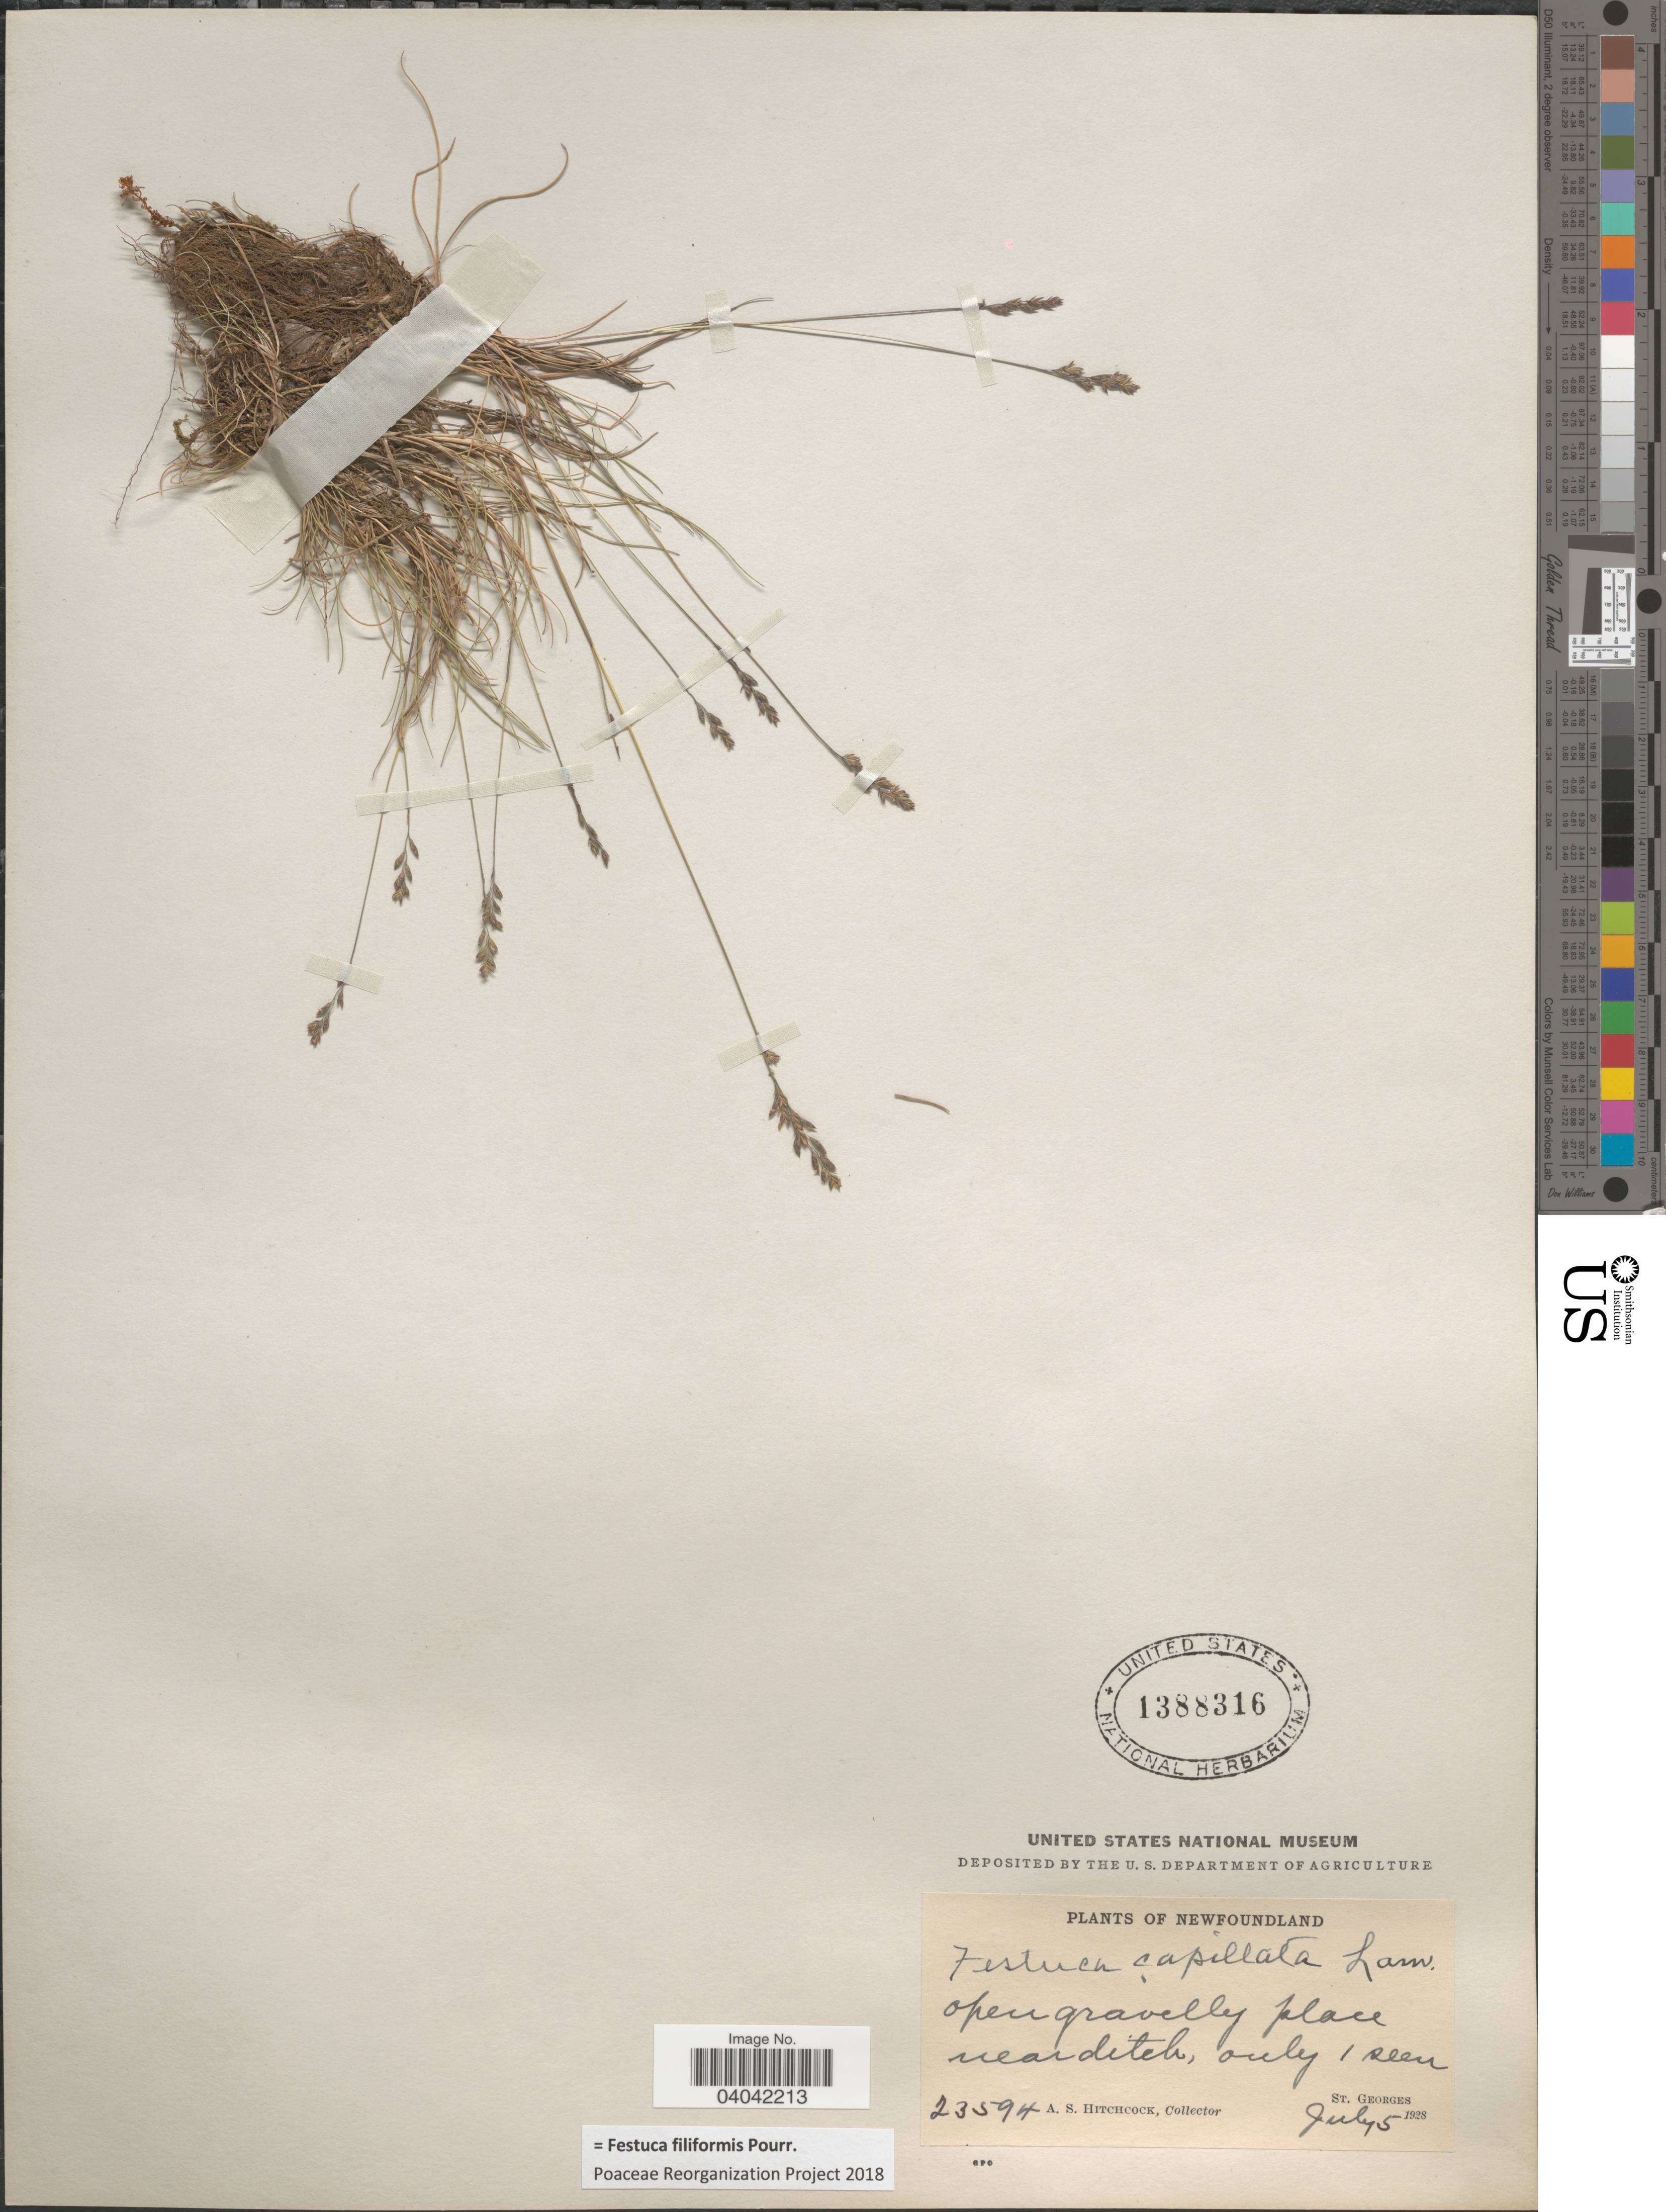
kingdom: Plantae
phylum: Tracheophyta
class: Liliopsida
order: Poales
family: Poaceae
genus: Festuca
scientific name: Festuca filiformis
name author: Pourr.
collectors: A. S. Hitchcock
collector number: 23594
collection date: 1928-07-05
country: Canada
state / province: Newfoundland and Labrador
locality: Open gravelly place near ditch. St. Georges.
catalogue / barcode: US 1388316